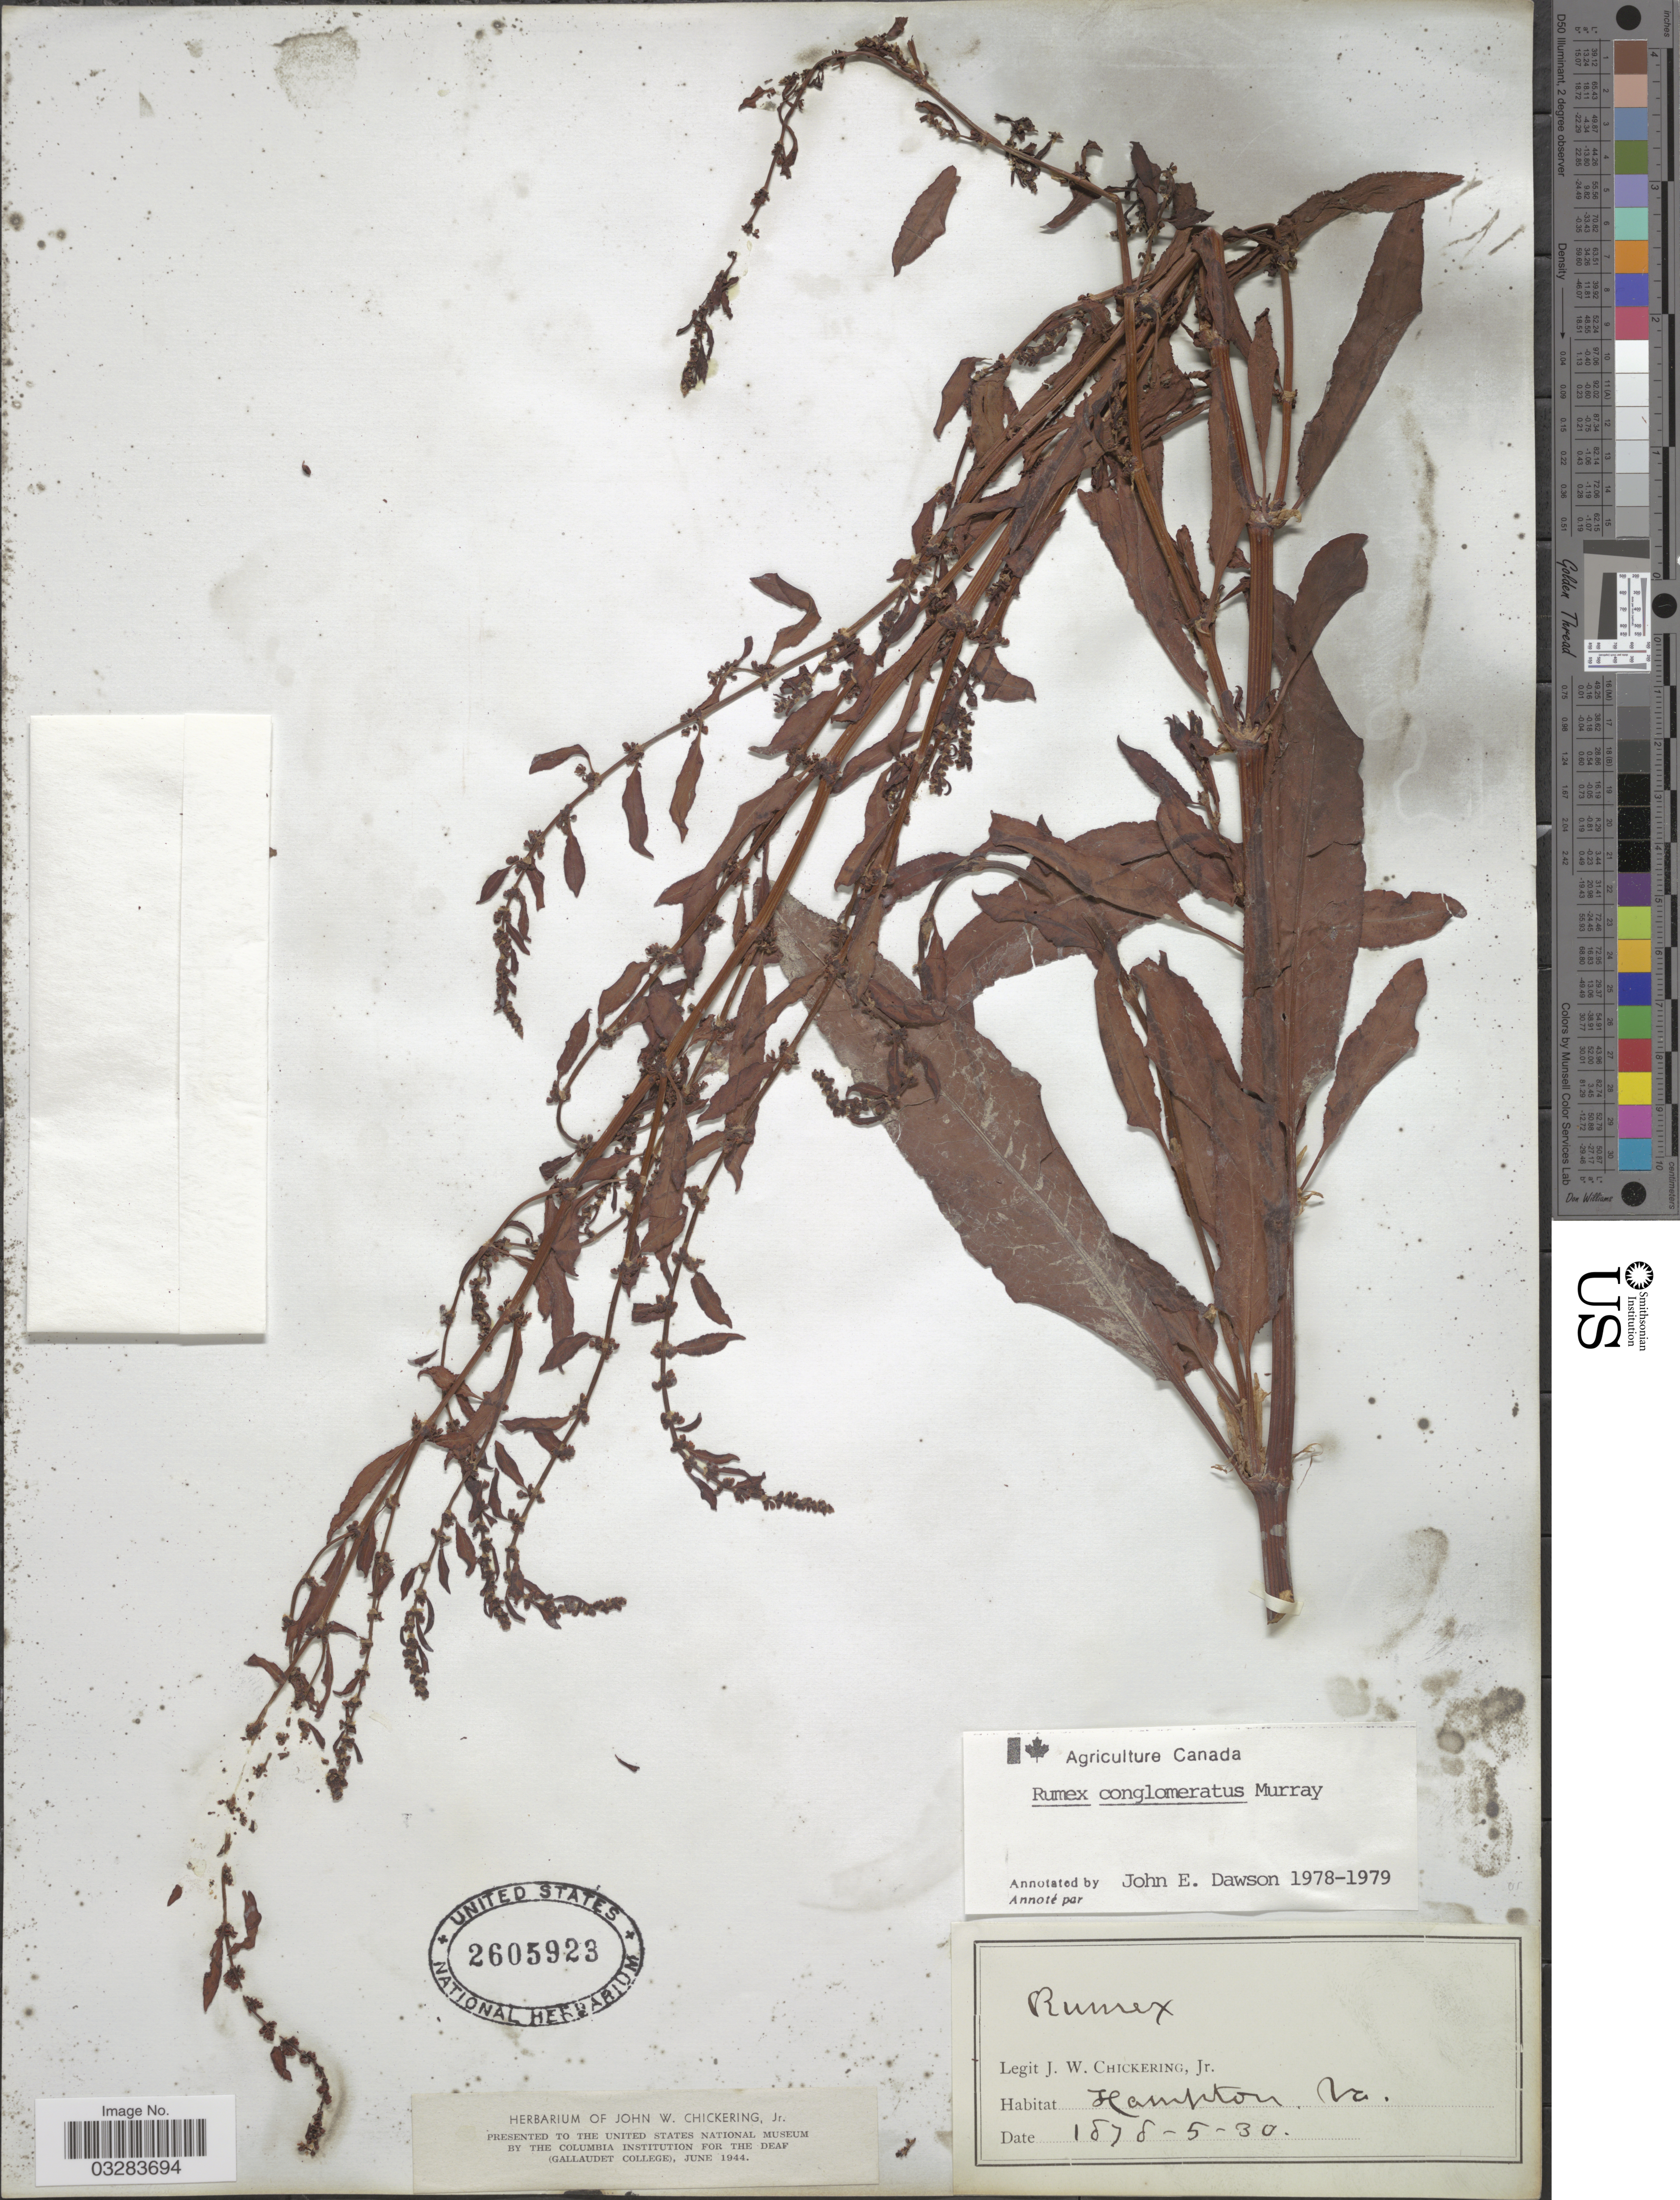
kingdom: Plantae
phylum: Tracheophyta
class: Magnoliopsida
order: Caryophyllales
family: Polygonaceae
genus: Rumex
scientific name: Rumex conglomeratus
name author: Murray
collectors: J. W. Chickering Jr.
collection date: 1878-05-30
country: United States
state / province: Virginia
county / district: City of Hampton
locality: Hampton.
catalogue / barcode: US 2605923